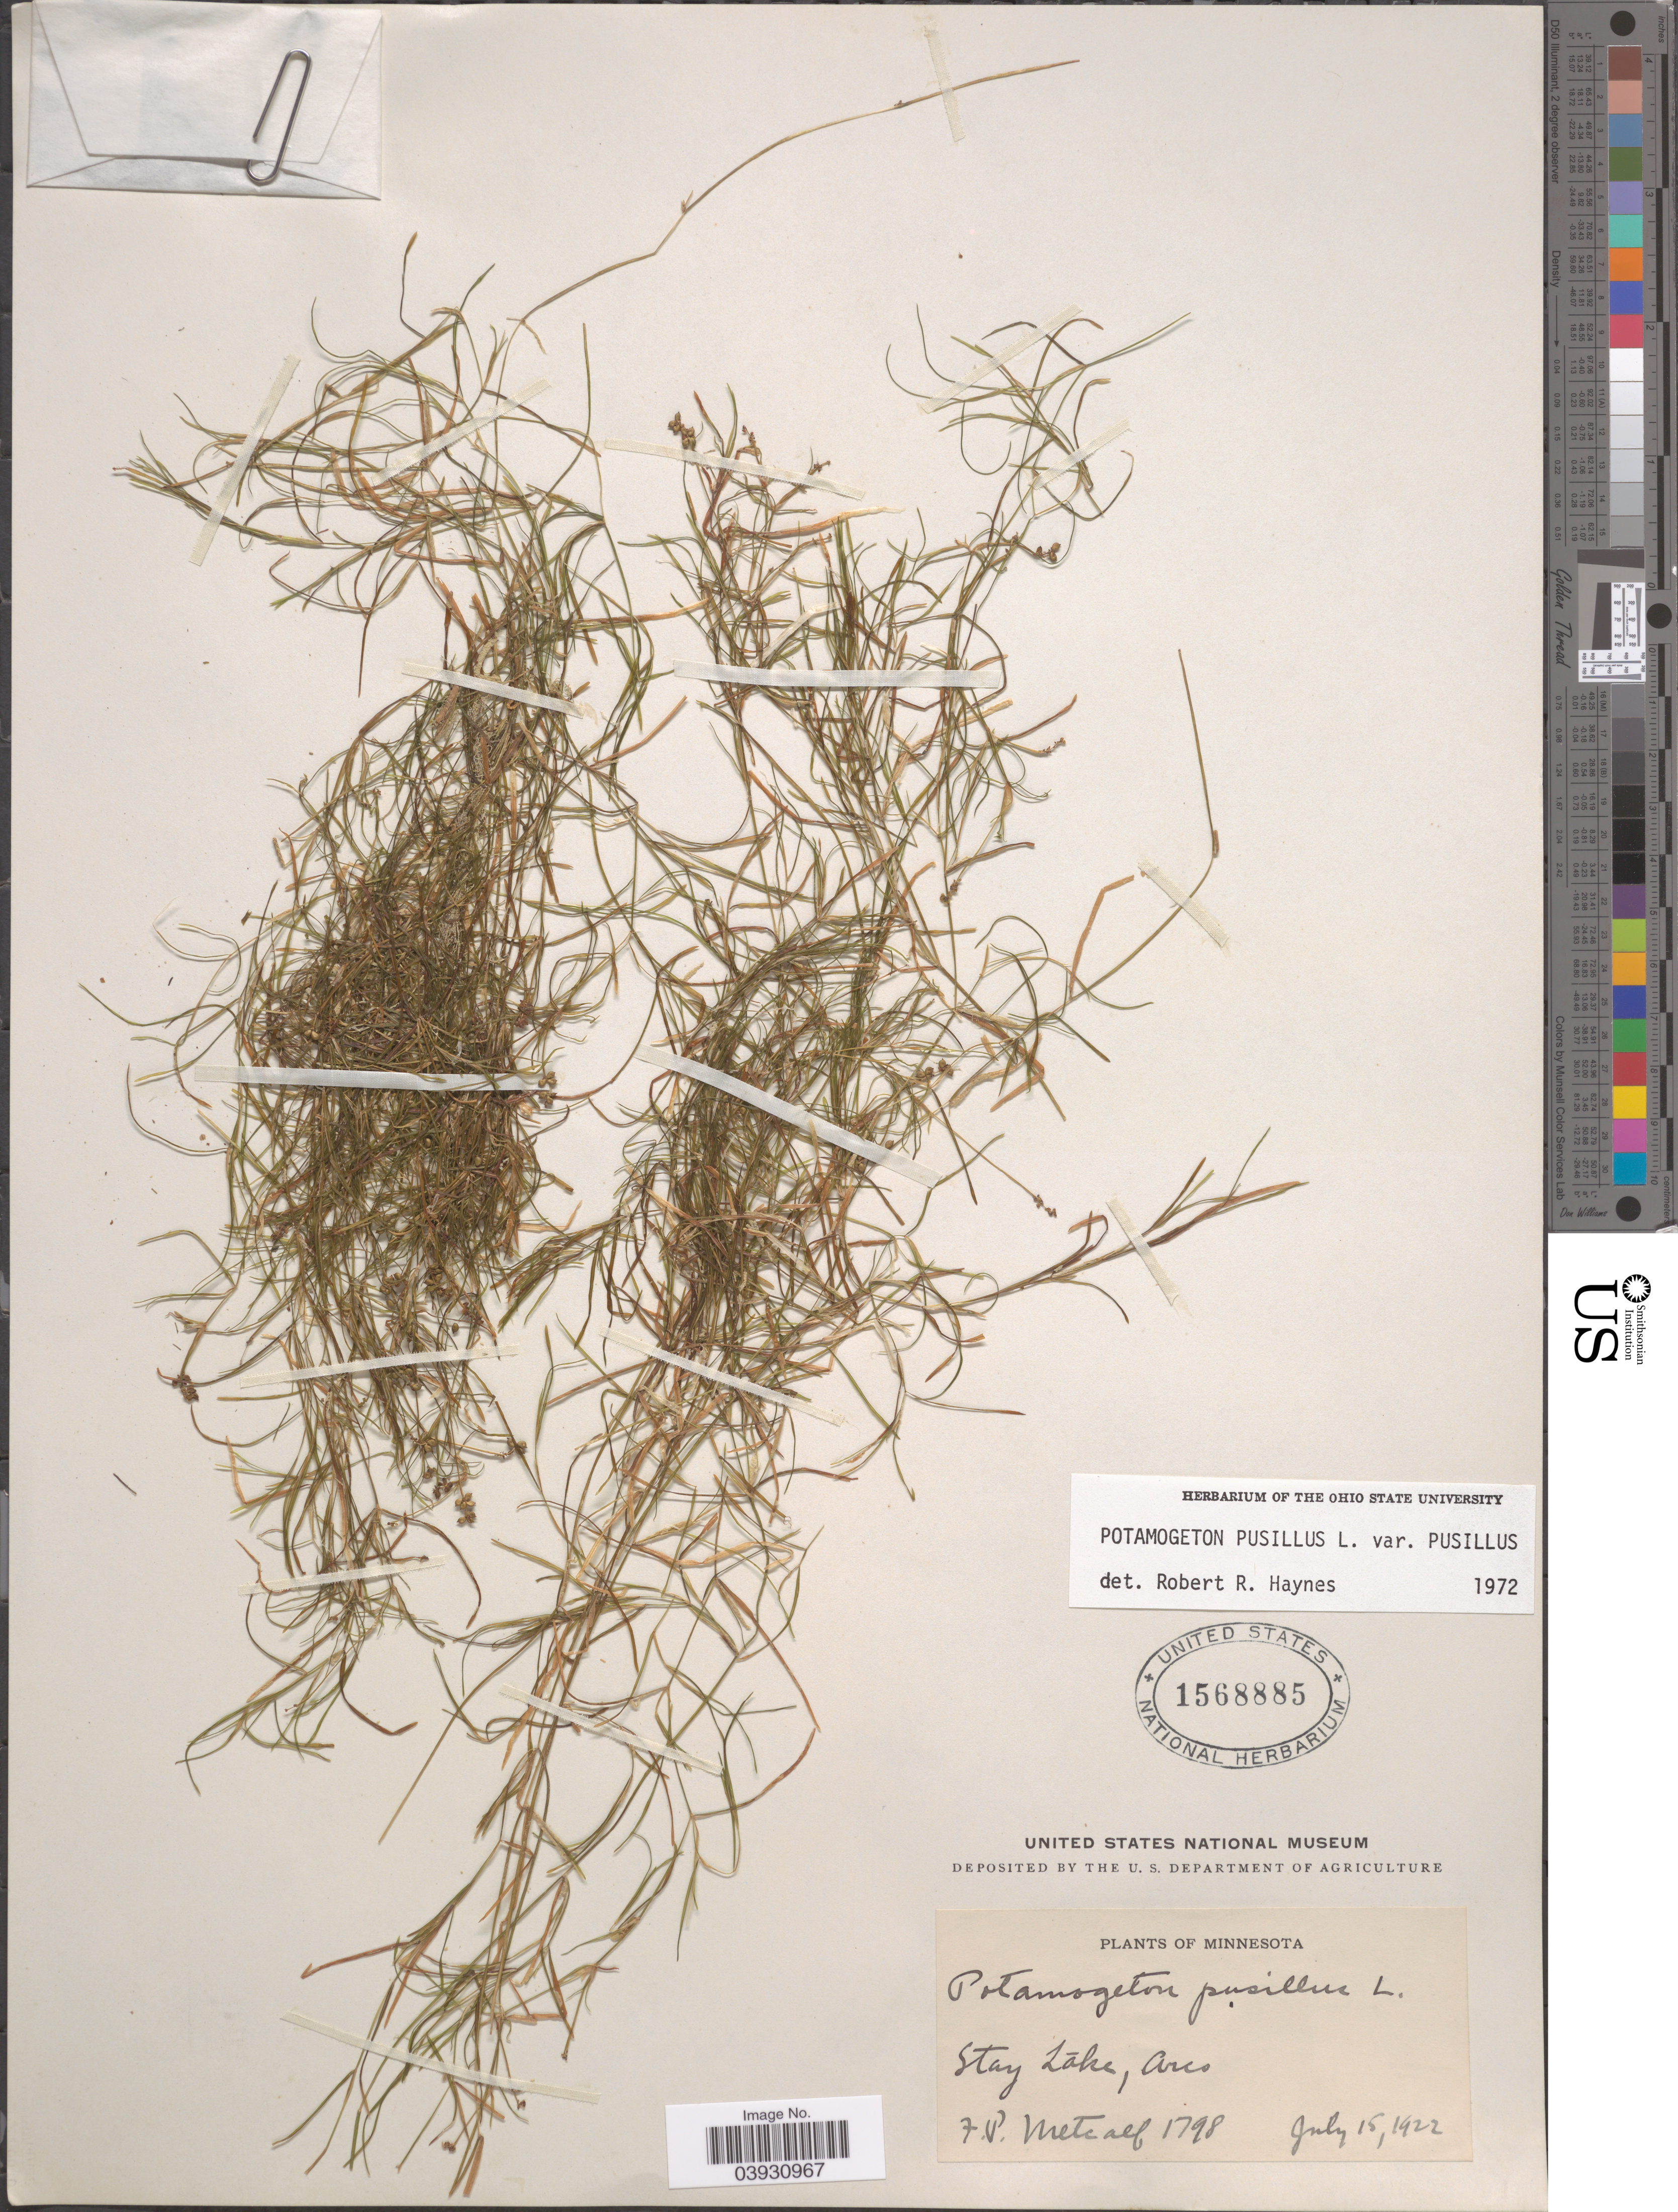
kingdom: Plantae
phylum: Tracheophyta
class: Liliopsida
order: Alismatales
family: Potamogetonaceae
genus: Potamogeton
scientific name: Potamogeton pusillus var. pusillus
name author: L.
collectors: F. Metcalf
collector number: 1798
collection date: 1922-07-15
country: United States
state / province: Minnesota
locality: Stay Lake, Arco.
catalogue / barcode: US 1568885